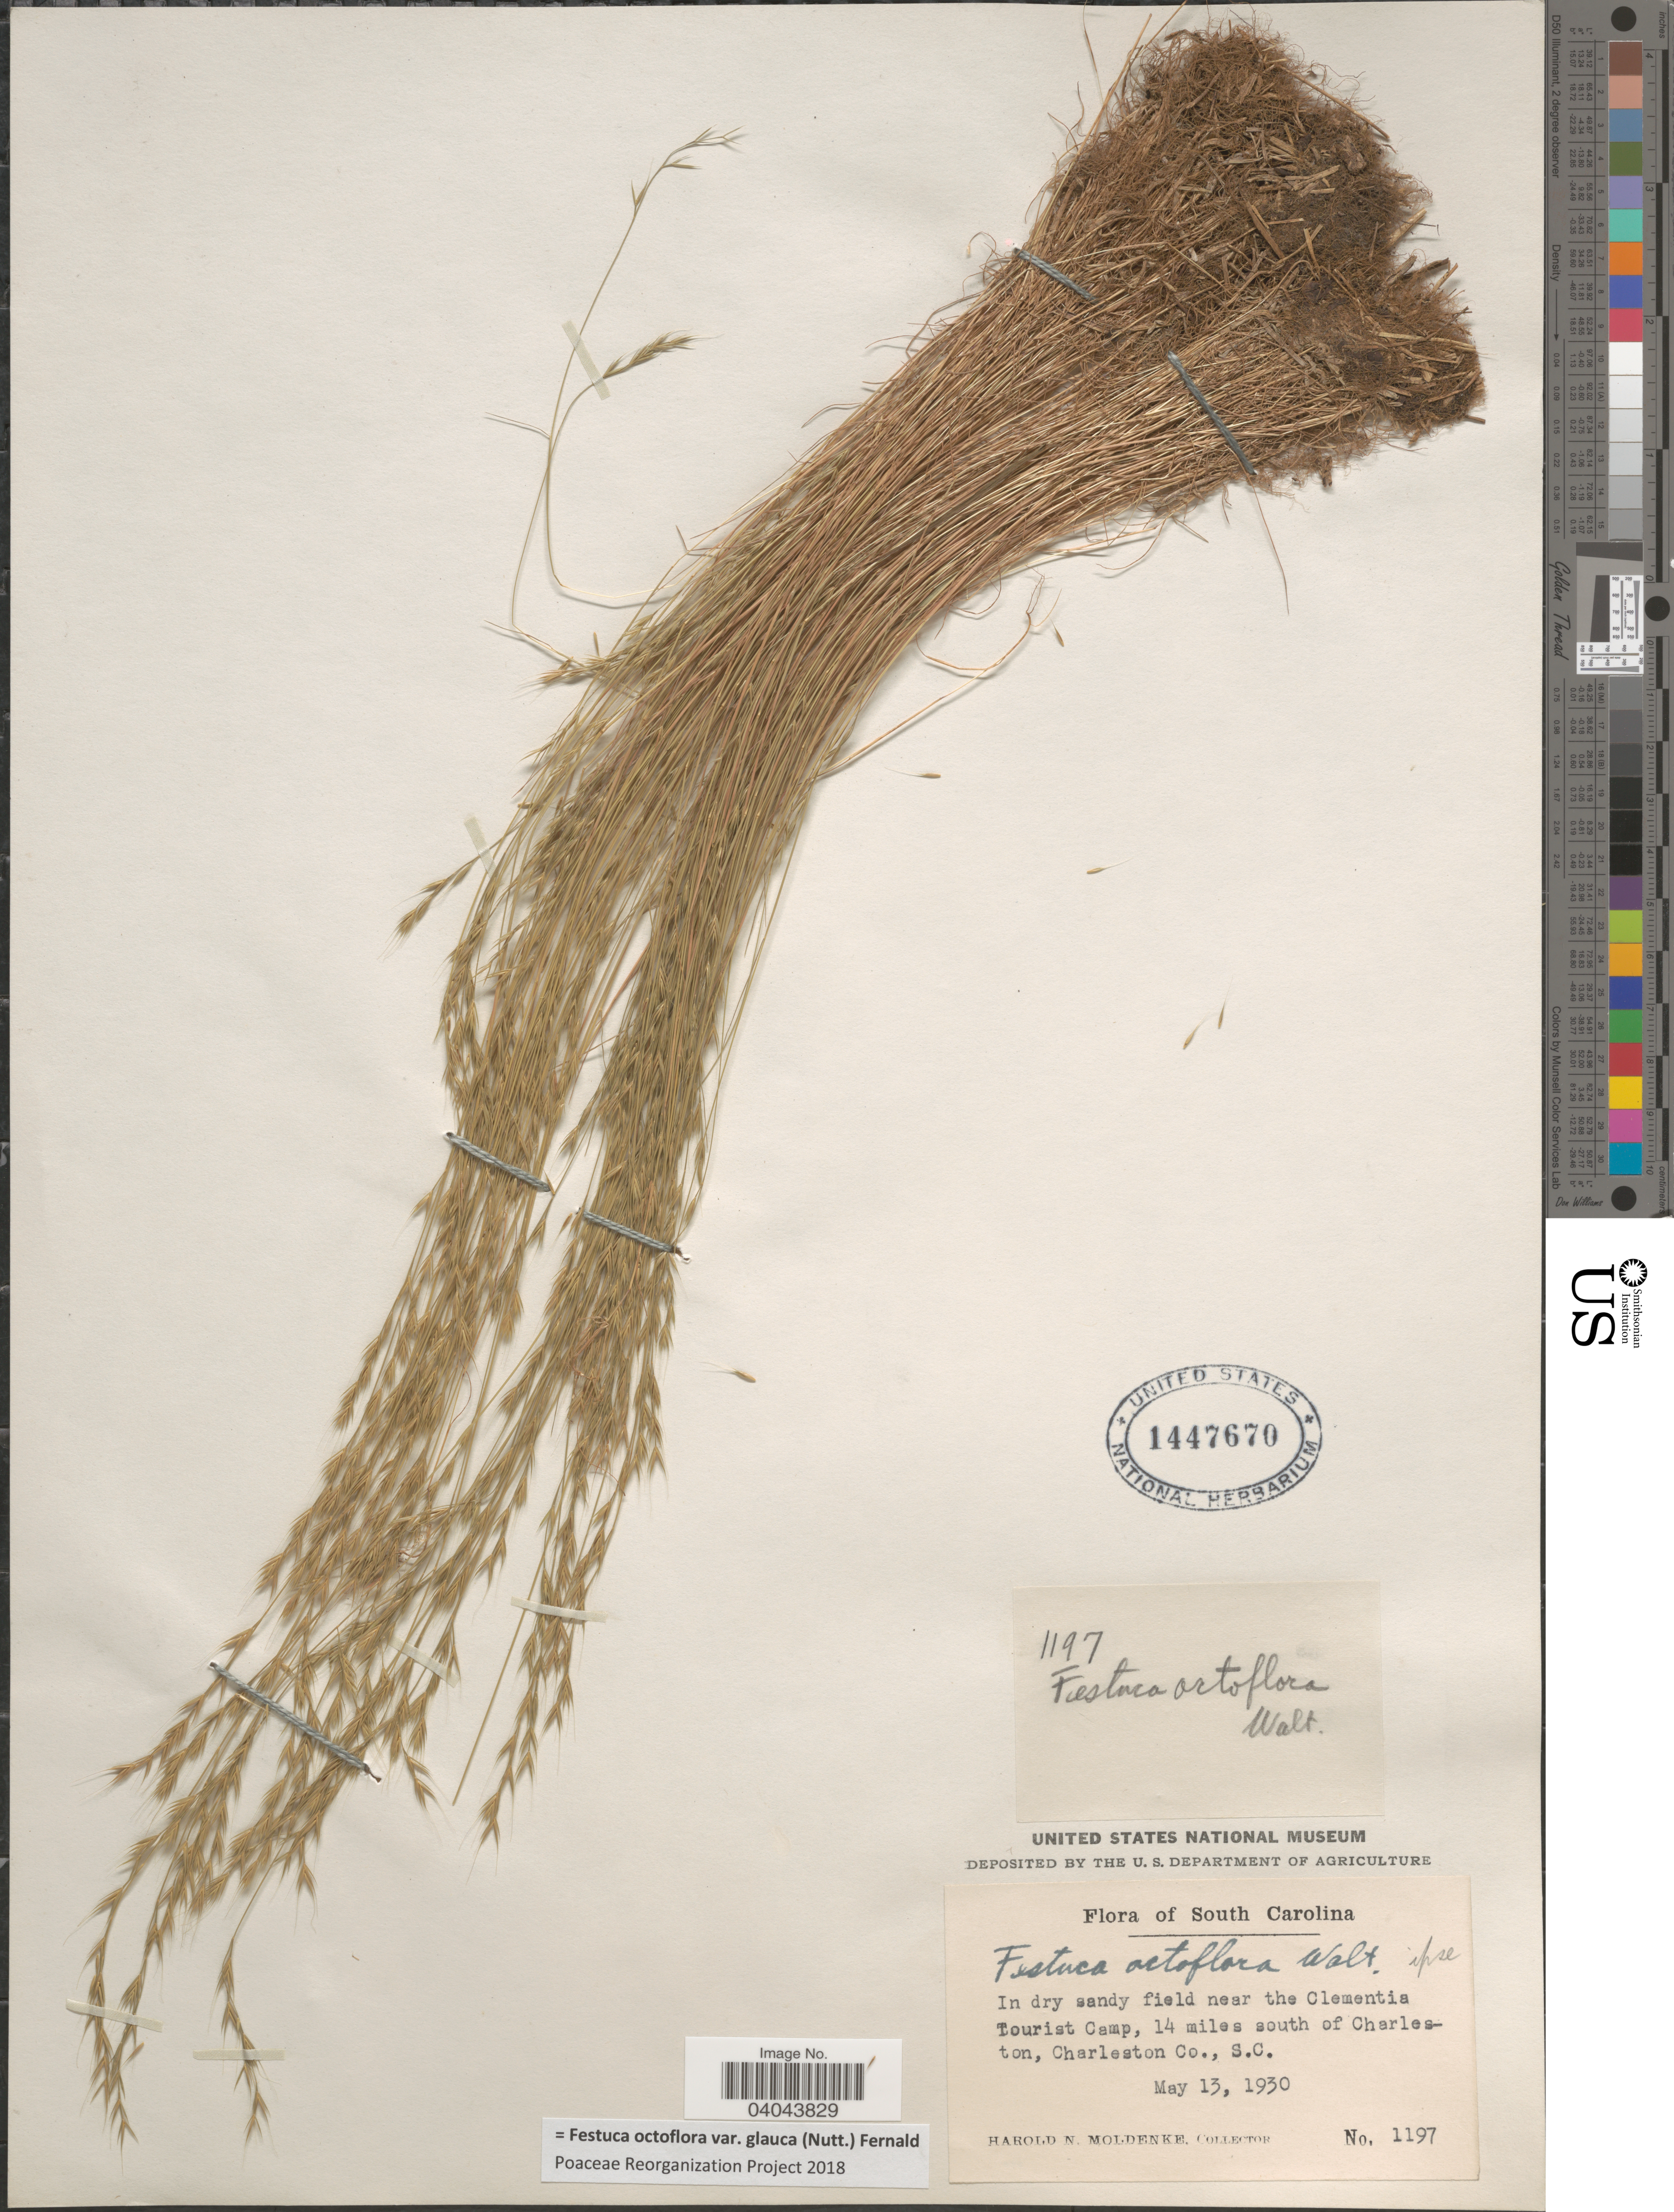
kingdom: Plantae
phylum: Tracheophyta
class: Liliopsida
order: Poales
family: Poaceae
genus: Festuca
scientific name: Festuca octoflora var. glauca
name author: (Nutt.) Fernald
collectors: H. N. Moldenke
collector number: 1197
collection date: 1930-05-13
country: United States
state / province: South Carolina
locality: Near the Clementia Tourist Camp, 14 miles south of Charleston, Charleston Co.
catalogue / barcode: US 1447670